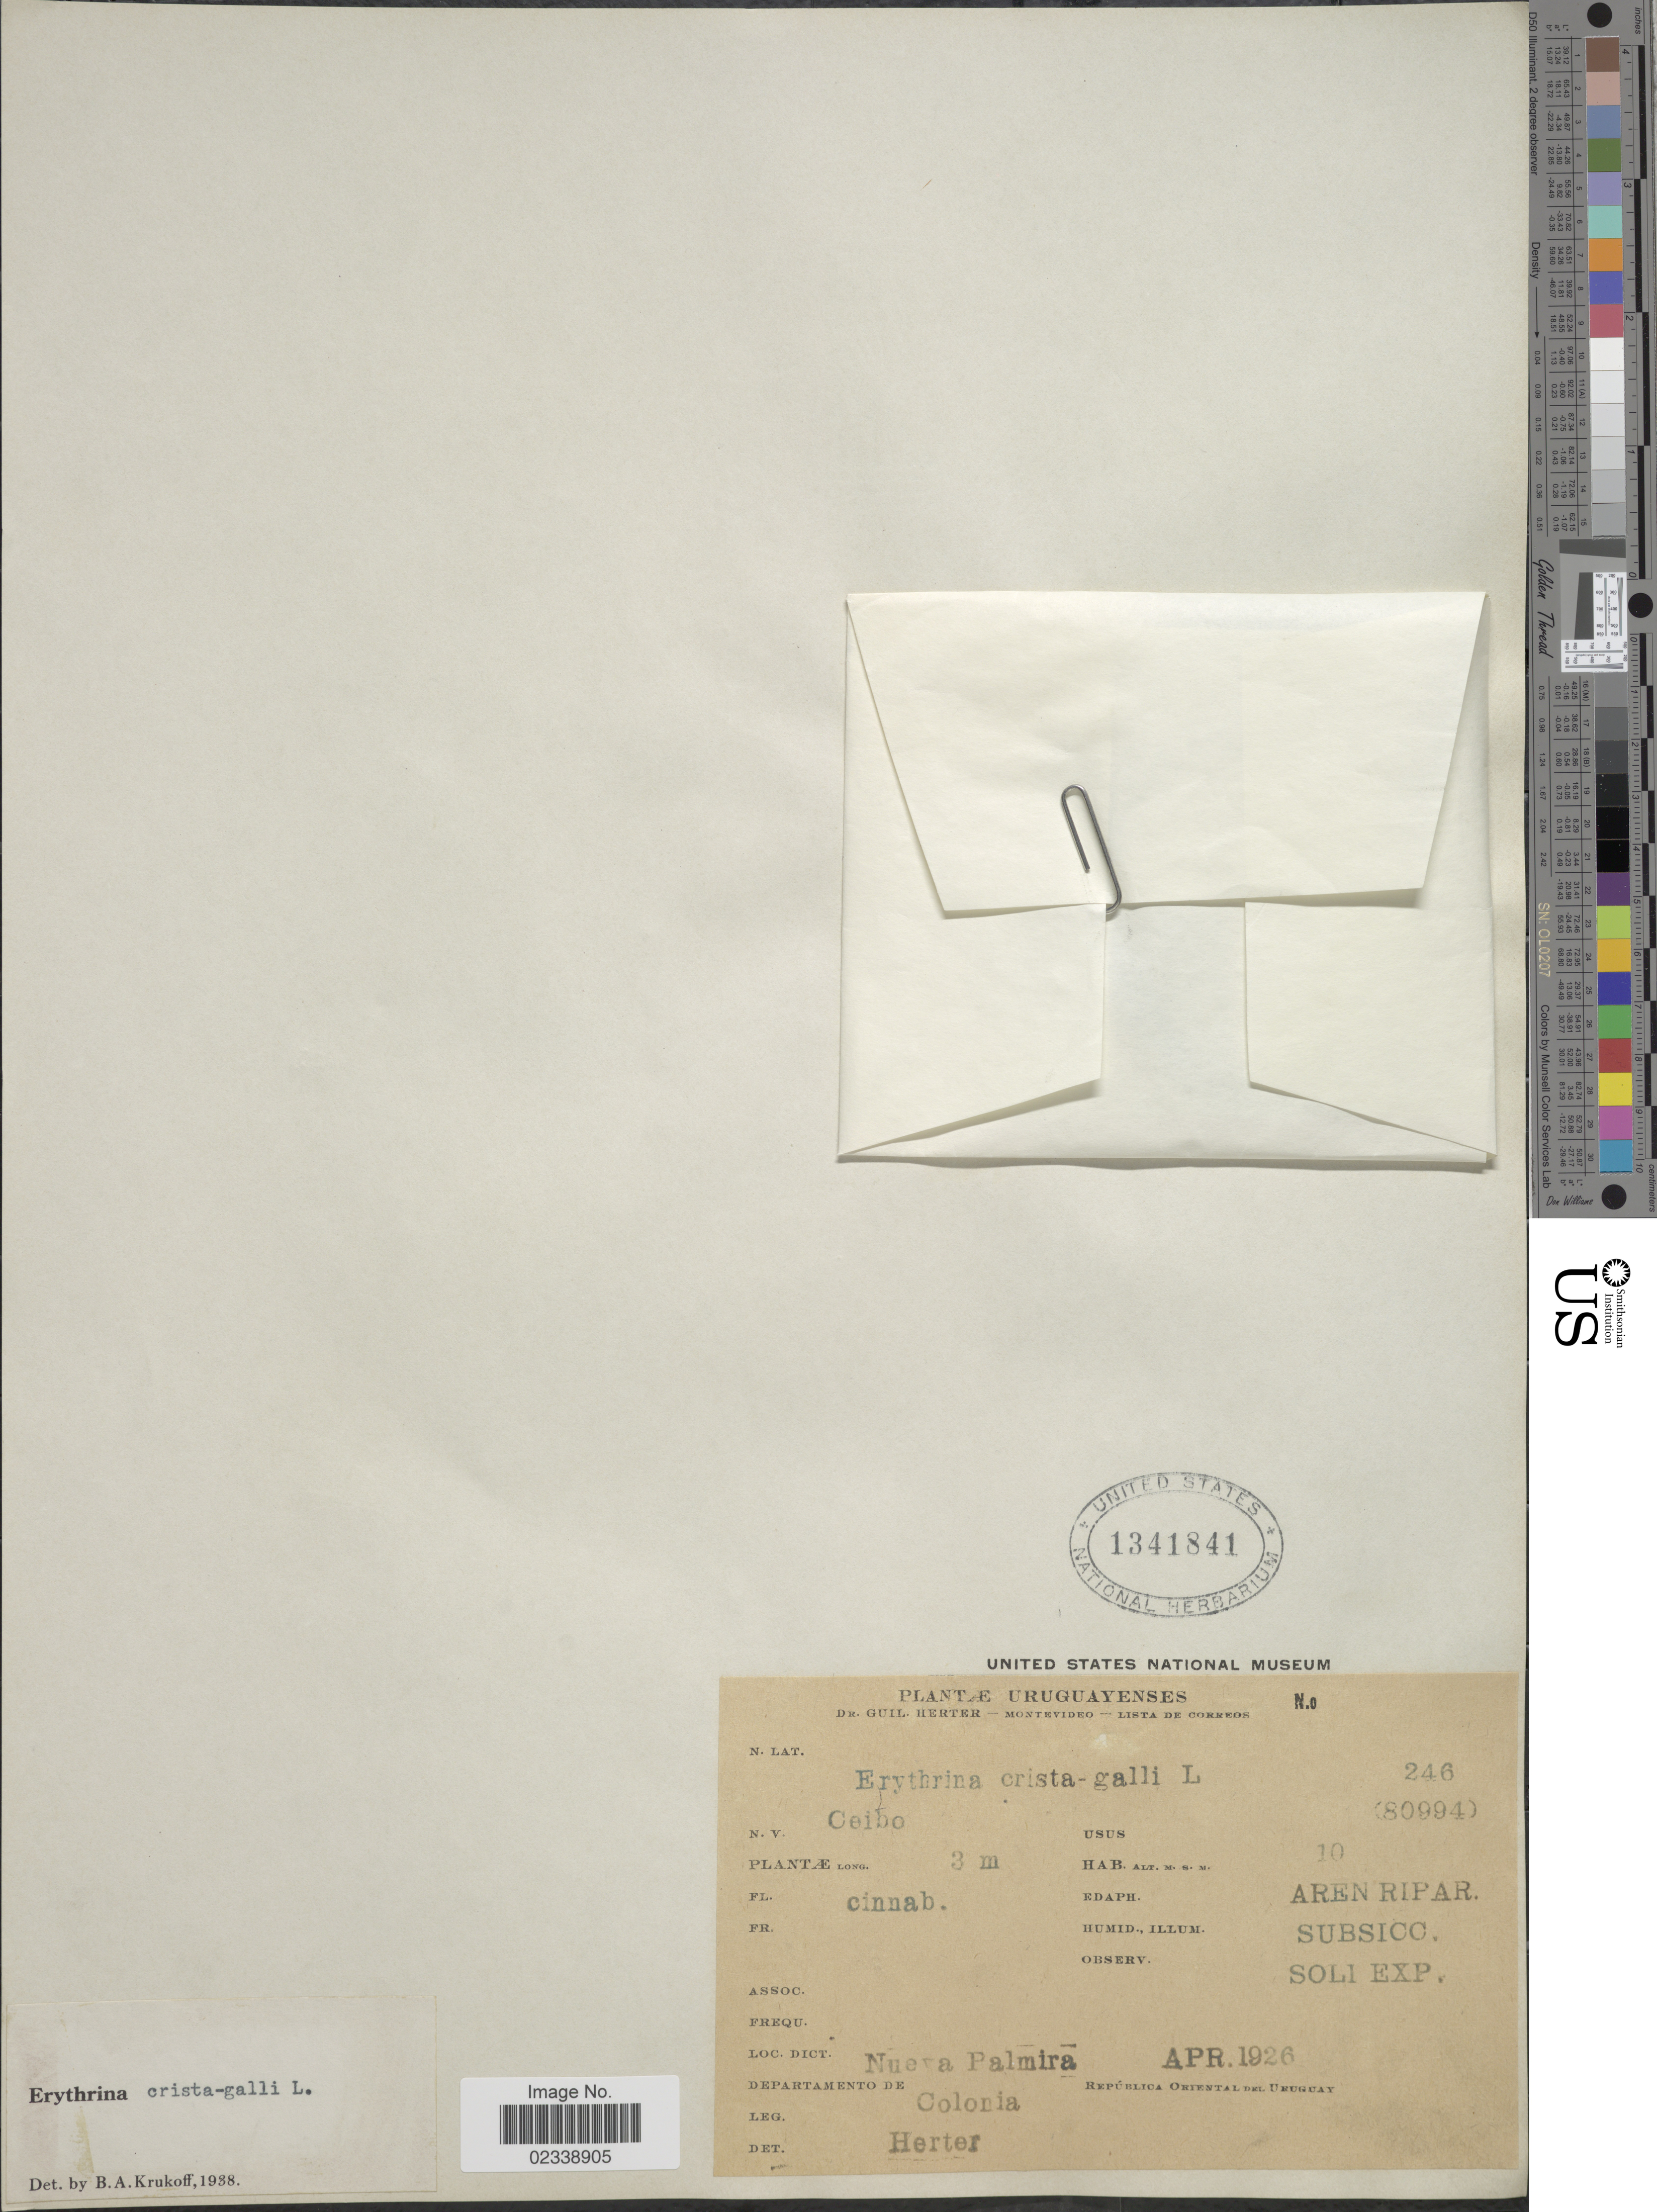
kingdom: Plantae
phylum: Tracheophyta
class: Magnoliopsida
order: Fabales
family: Fabaceae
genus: Erythrina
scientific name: Erythrina crista-galli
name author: L.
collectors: G. Herter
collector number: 246 (80994)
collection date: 1926-04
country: Uruguay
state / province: Colonia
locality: Nueva Palmira, Uruguayenses, Republica Oriental del Uruguay.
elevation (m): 10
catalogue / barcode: US 1341841